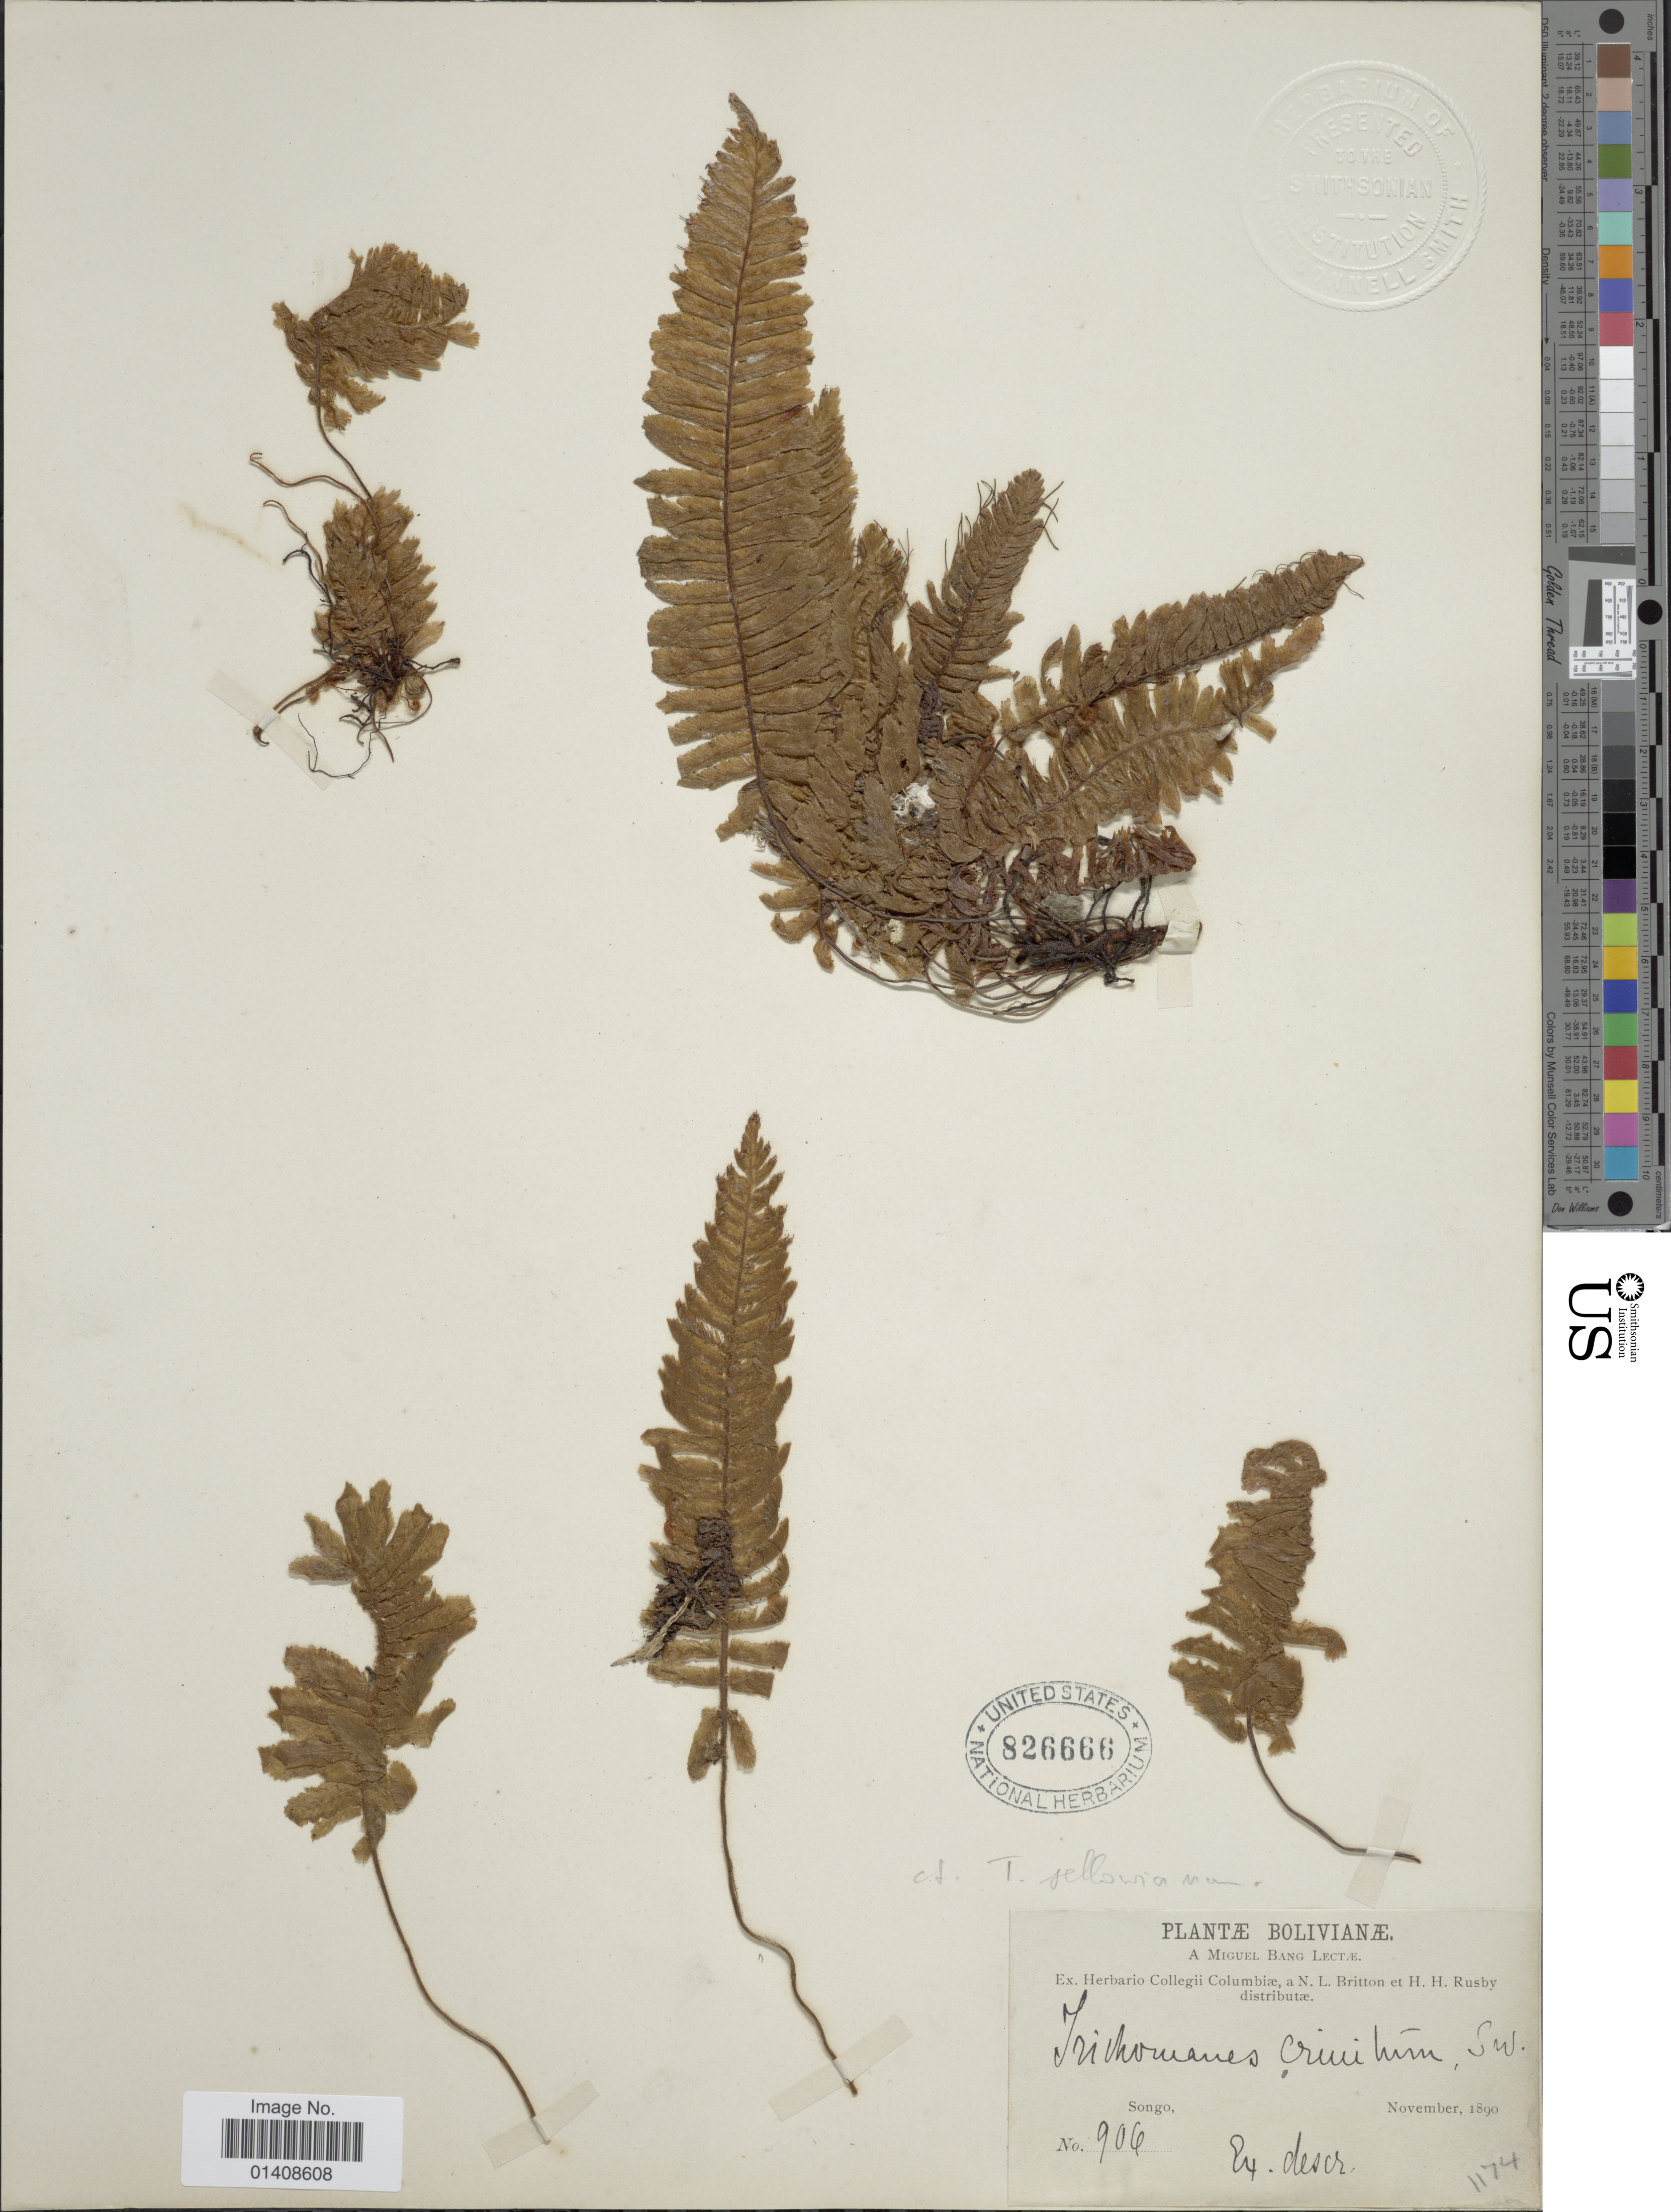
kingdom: Plantae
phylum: Tracheophyta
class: Polypodiopsida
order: Hymenophyllales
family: Hymenophyllaceae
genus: Trichomanes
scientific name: Trichomanes cristatum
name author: Kaulf.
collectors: M. Bang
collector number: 906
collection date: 1890-11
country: Bolivia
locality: Songo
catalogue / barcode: US 826666